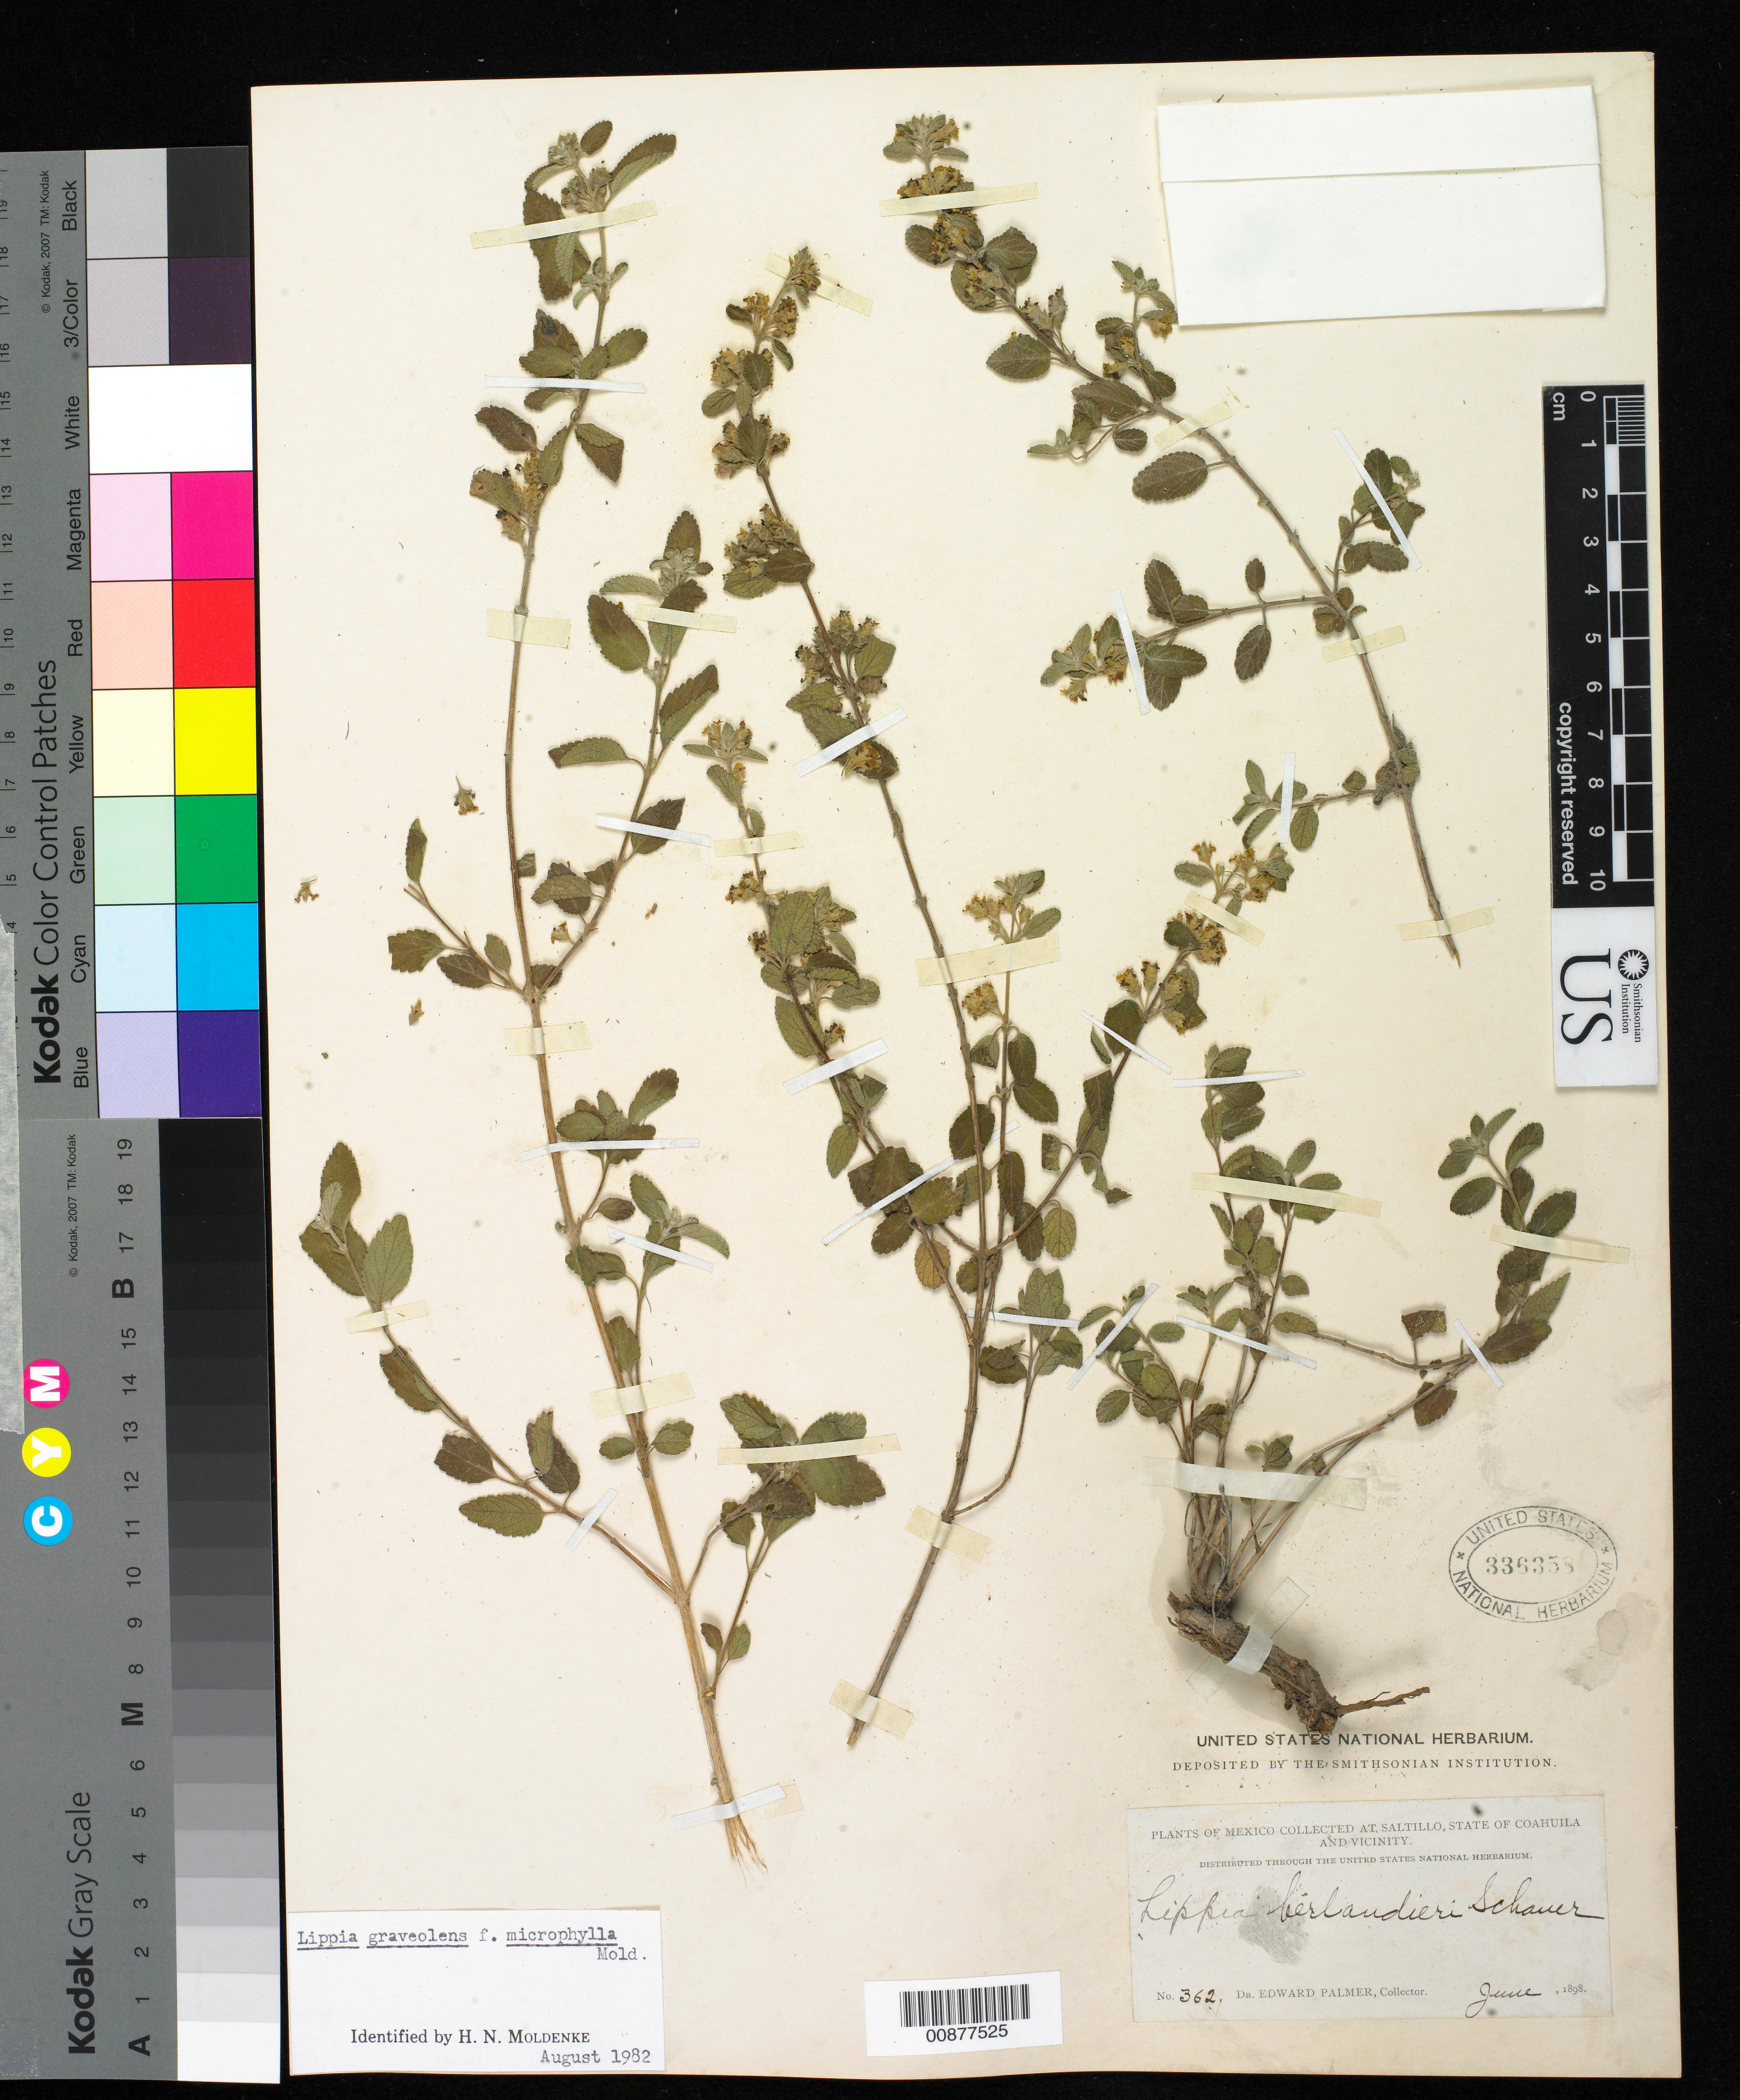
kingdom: Plantae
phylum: Tracheophyta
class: Magnoliopsida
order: Lamiales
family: Verbenaceae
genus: Lippia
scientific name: Lippia graveolens f. microphylla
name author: Kunth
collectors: E. Palmer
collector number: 362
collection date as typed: Jun 1898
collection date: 1898-06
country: Mexico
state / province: Coahuila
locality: Saltillo, Coahuila and vicinity.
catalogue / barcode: US 336358